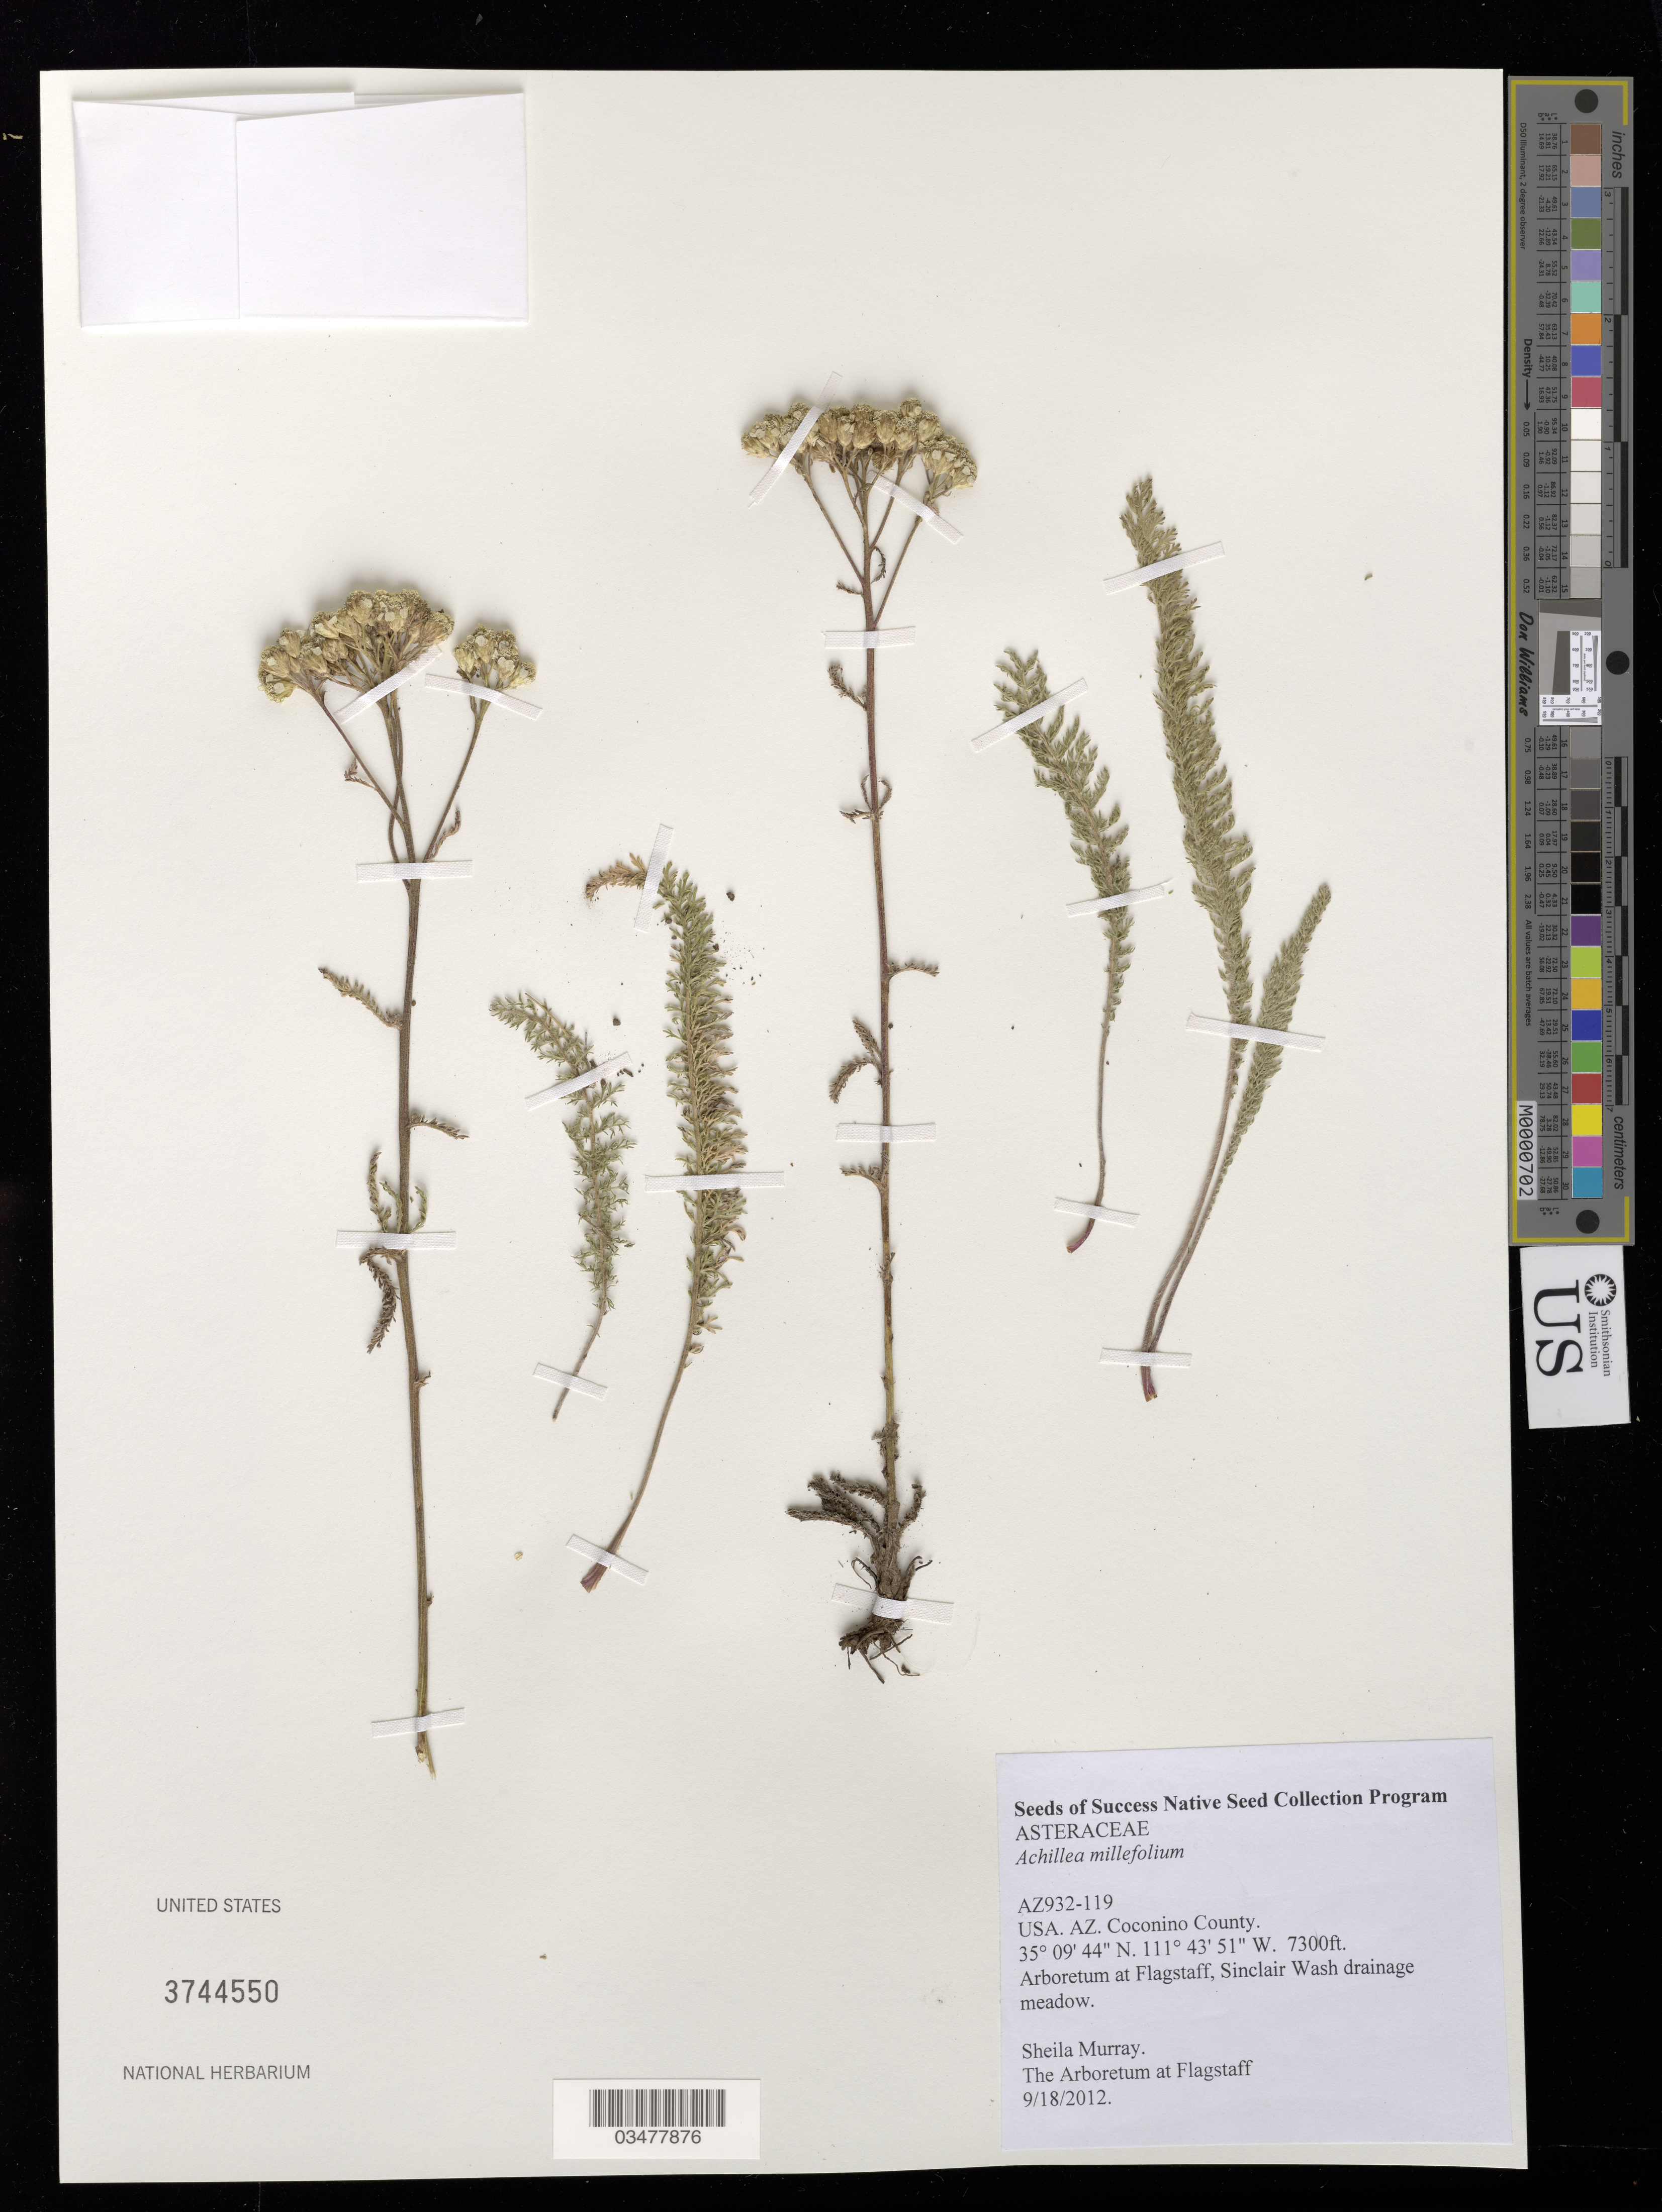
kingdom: Plantae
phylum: Tracheophyta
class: Magnoliopsida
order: Asterales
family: Asteraceae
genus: Achillea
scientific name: Achillea millefolium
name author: L.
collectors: S. Murray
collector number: AZ932-119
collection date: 2012-09-18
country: United States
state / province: Arizona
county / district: Coconino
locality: Sinclair Wash drainage meadow.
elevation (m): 2225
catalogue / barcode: US 3744550